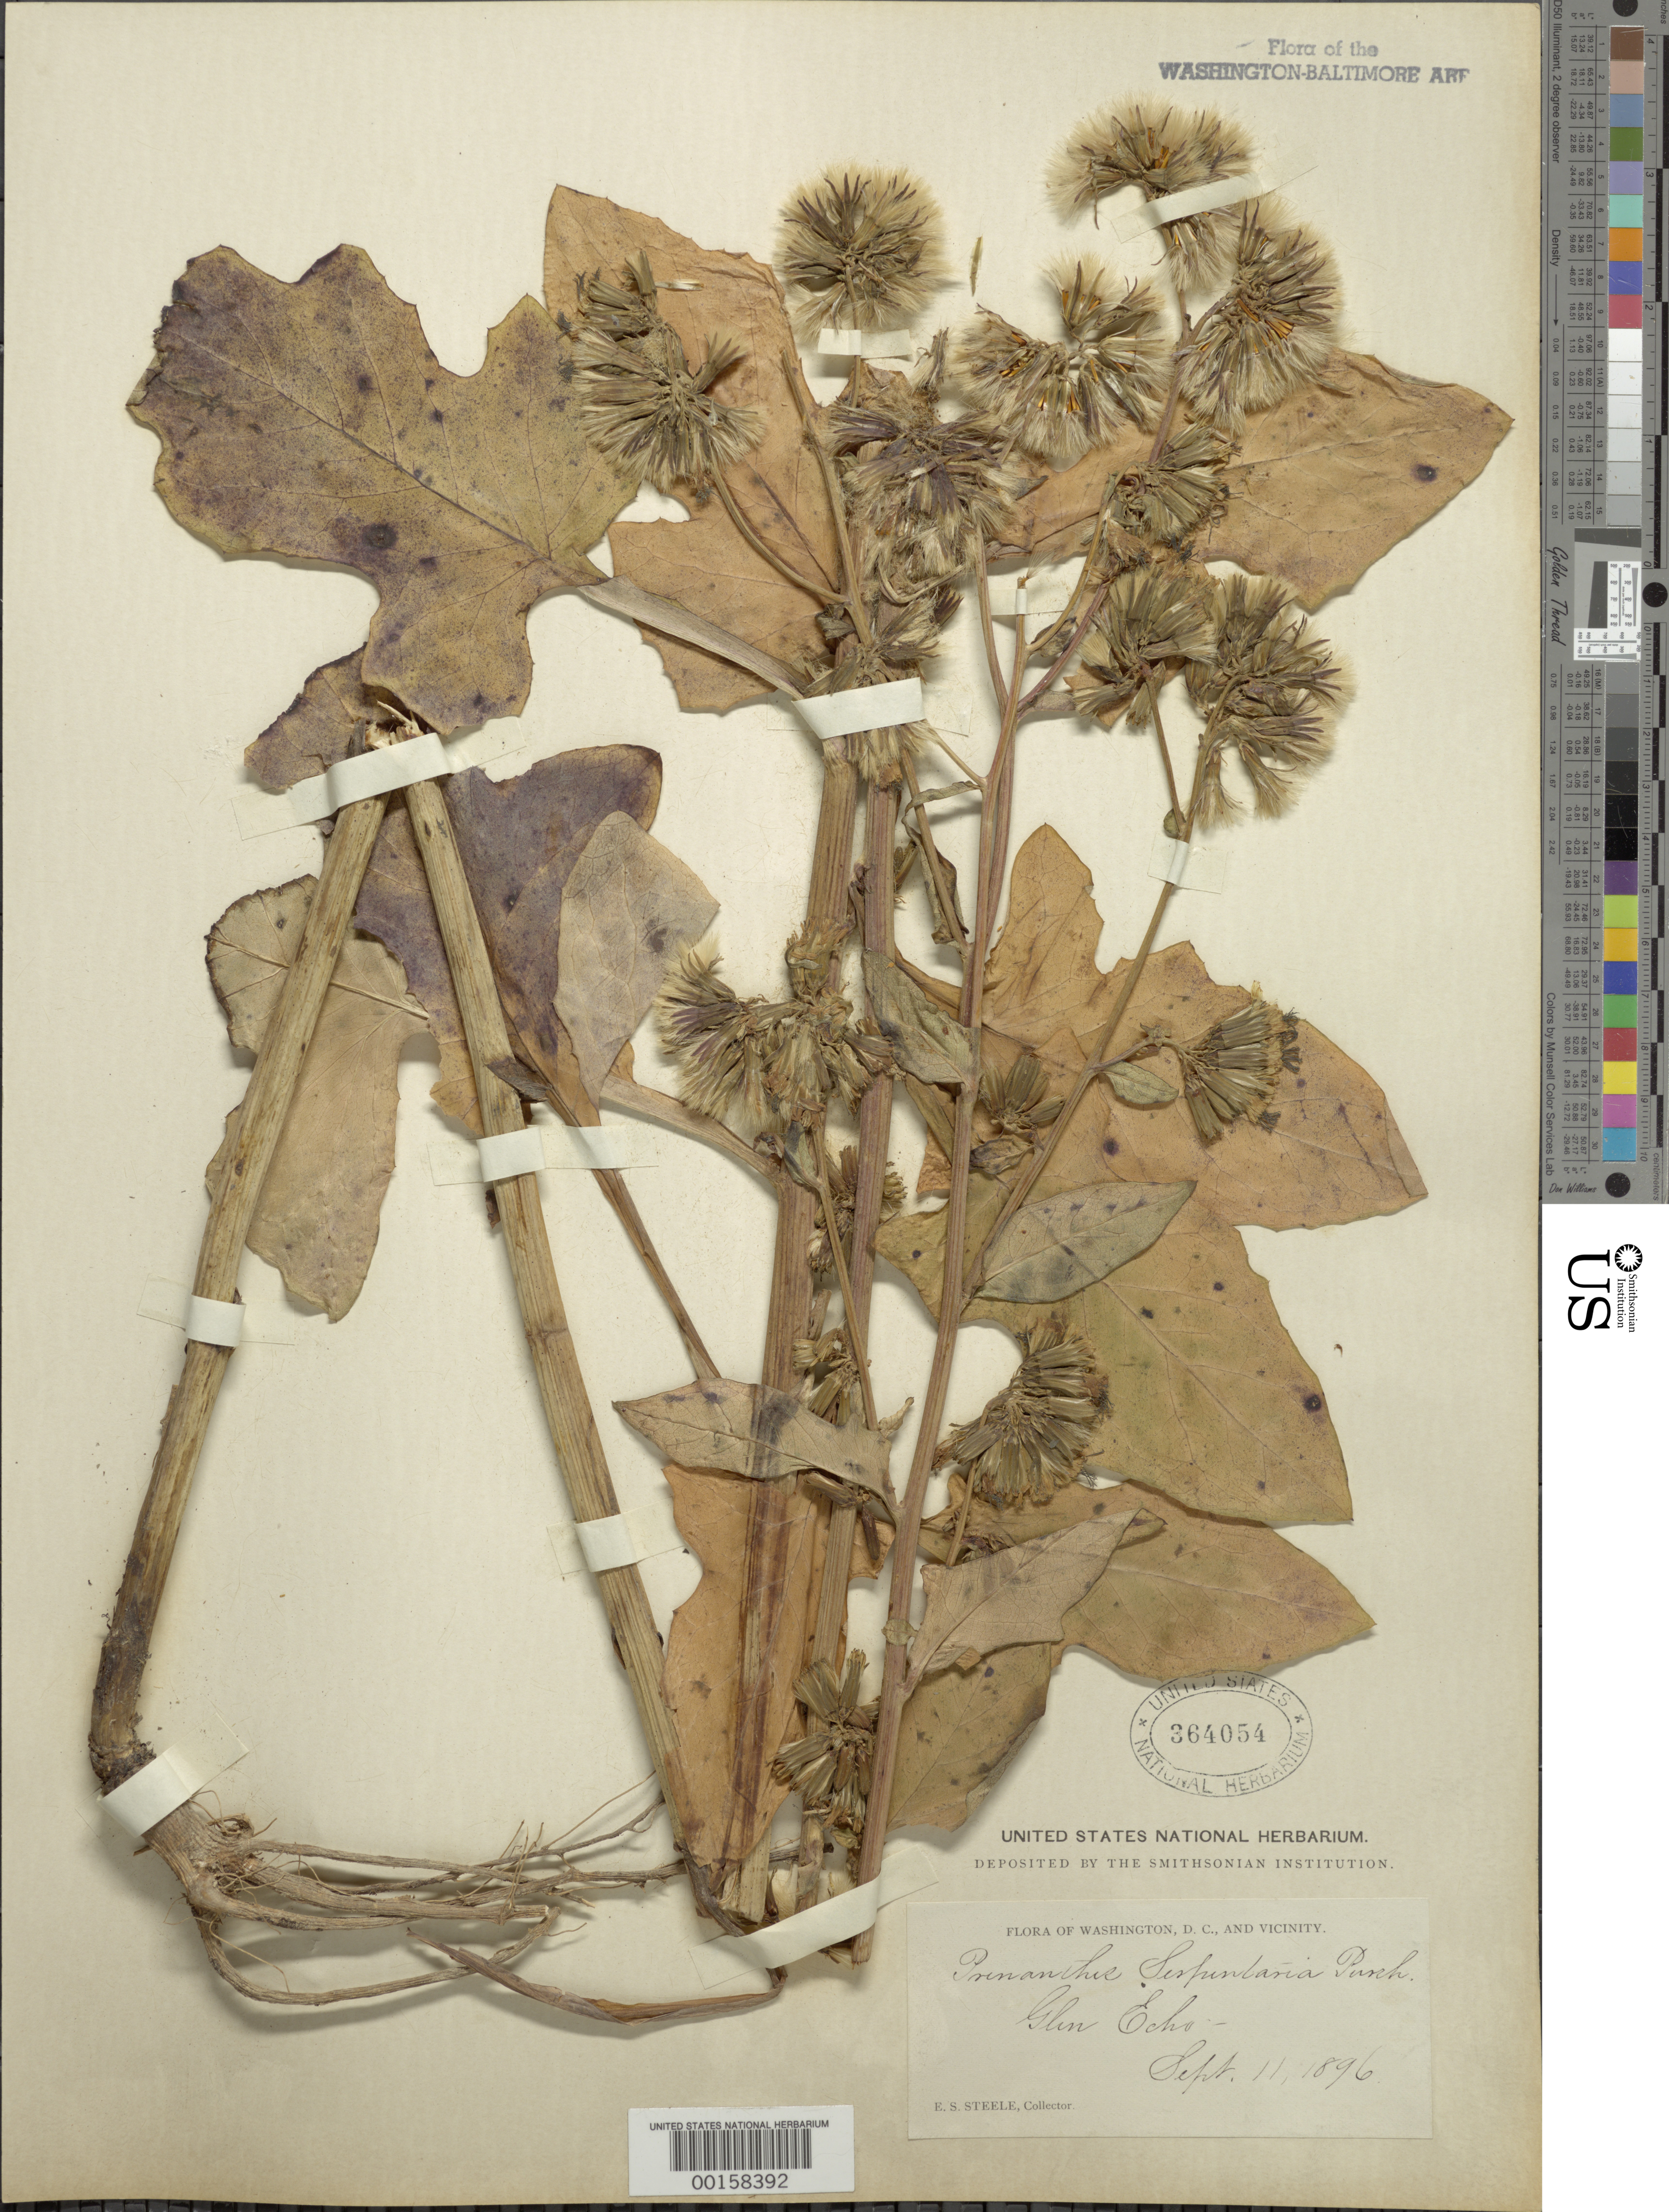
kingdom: Plantae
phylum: Tracheophyta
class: Magnoliopsida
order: Asterales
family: Asteraceae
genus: Nabalus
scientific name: Nabalus serpentarius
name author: (Pursh) Hook.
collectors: E. Steele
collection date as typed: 11 Sep 1896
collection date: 1896-09-11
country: United States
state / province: Maryland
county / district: Montgomery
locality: Glen Echo C. & O. Canal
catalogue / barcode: US 364054